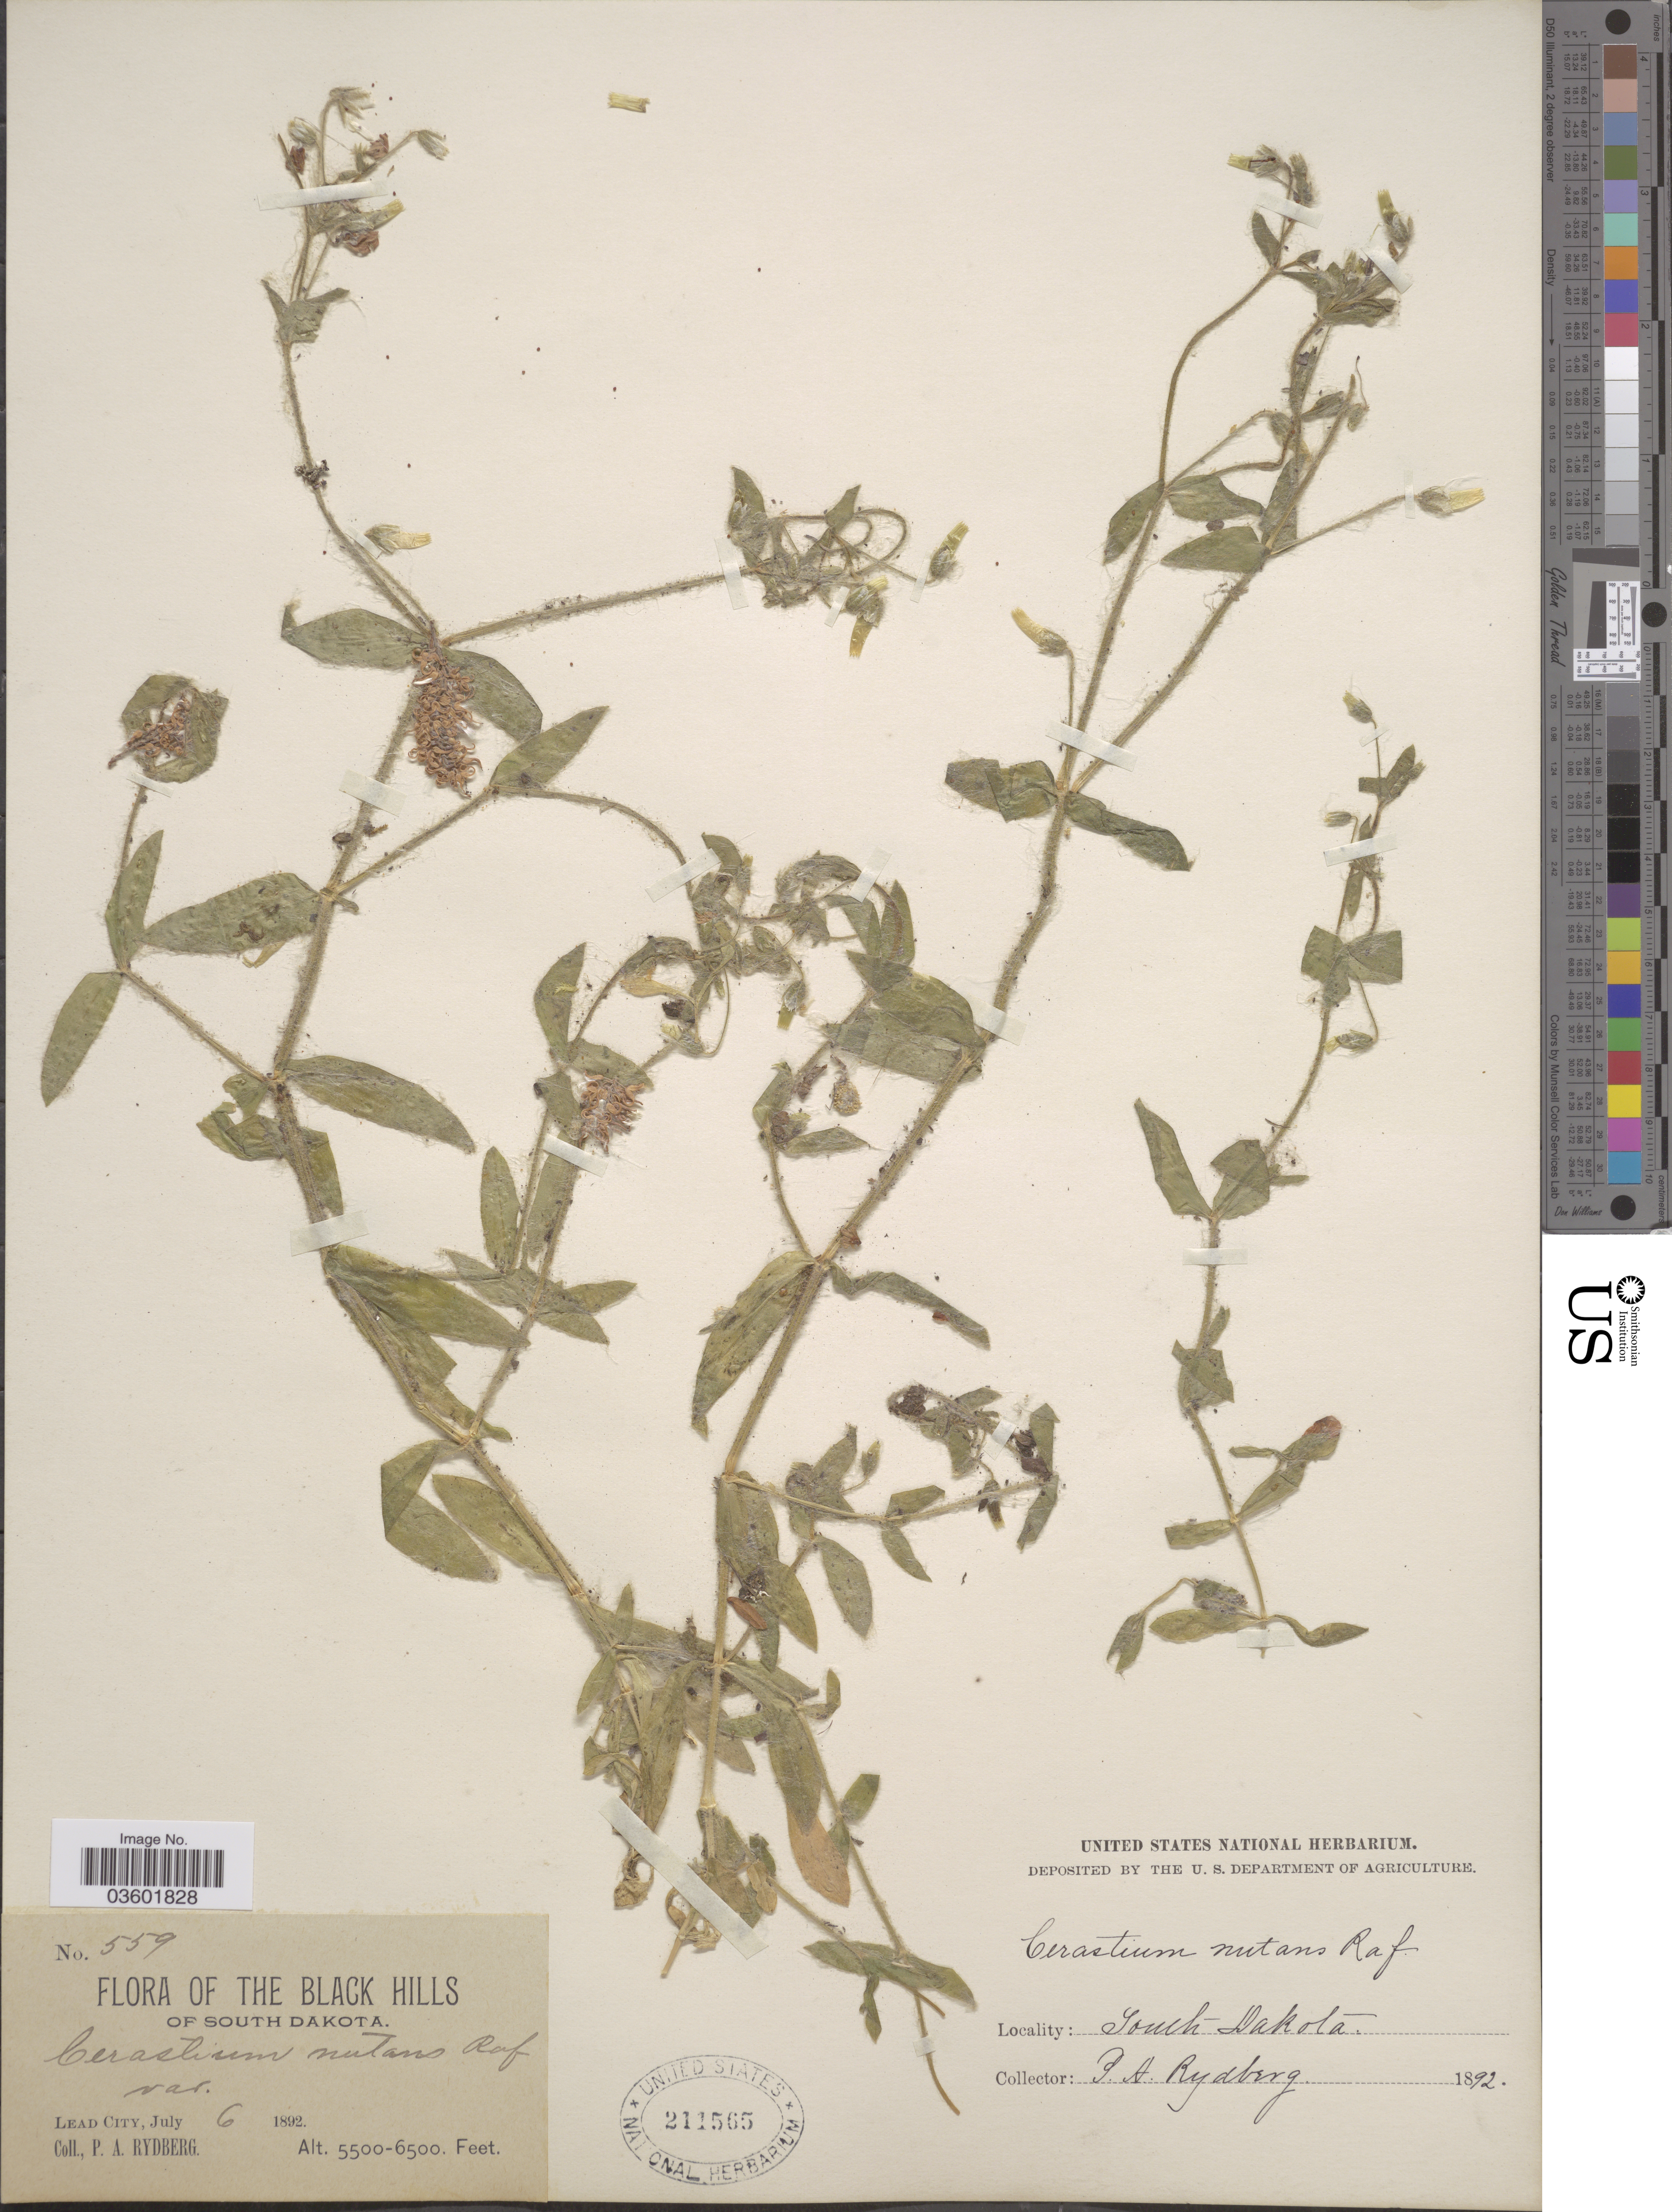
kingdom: Plantae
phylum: Tracheophyta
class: Magnoliopsida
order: Caryophyllales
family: Caryophyllaceae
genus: Cerastium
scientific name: Cerastium longipedunculatum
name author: Muhl.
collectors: P. A. Rydberg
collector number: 559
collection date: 1892-07-06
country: United States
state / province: South Dakota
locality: Black Hills. Lead City.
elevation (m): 1676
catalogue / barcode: US 211565